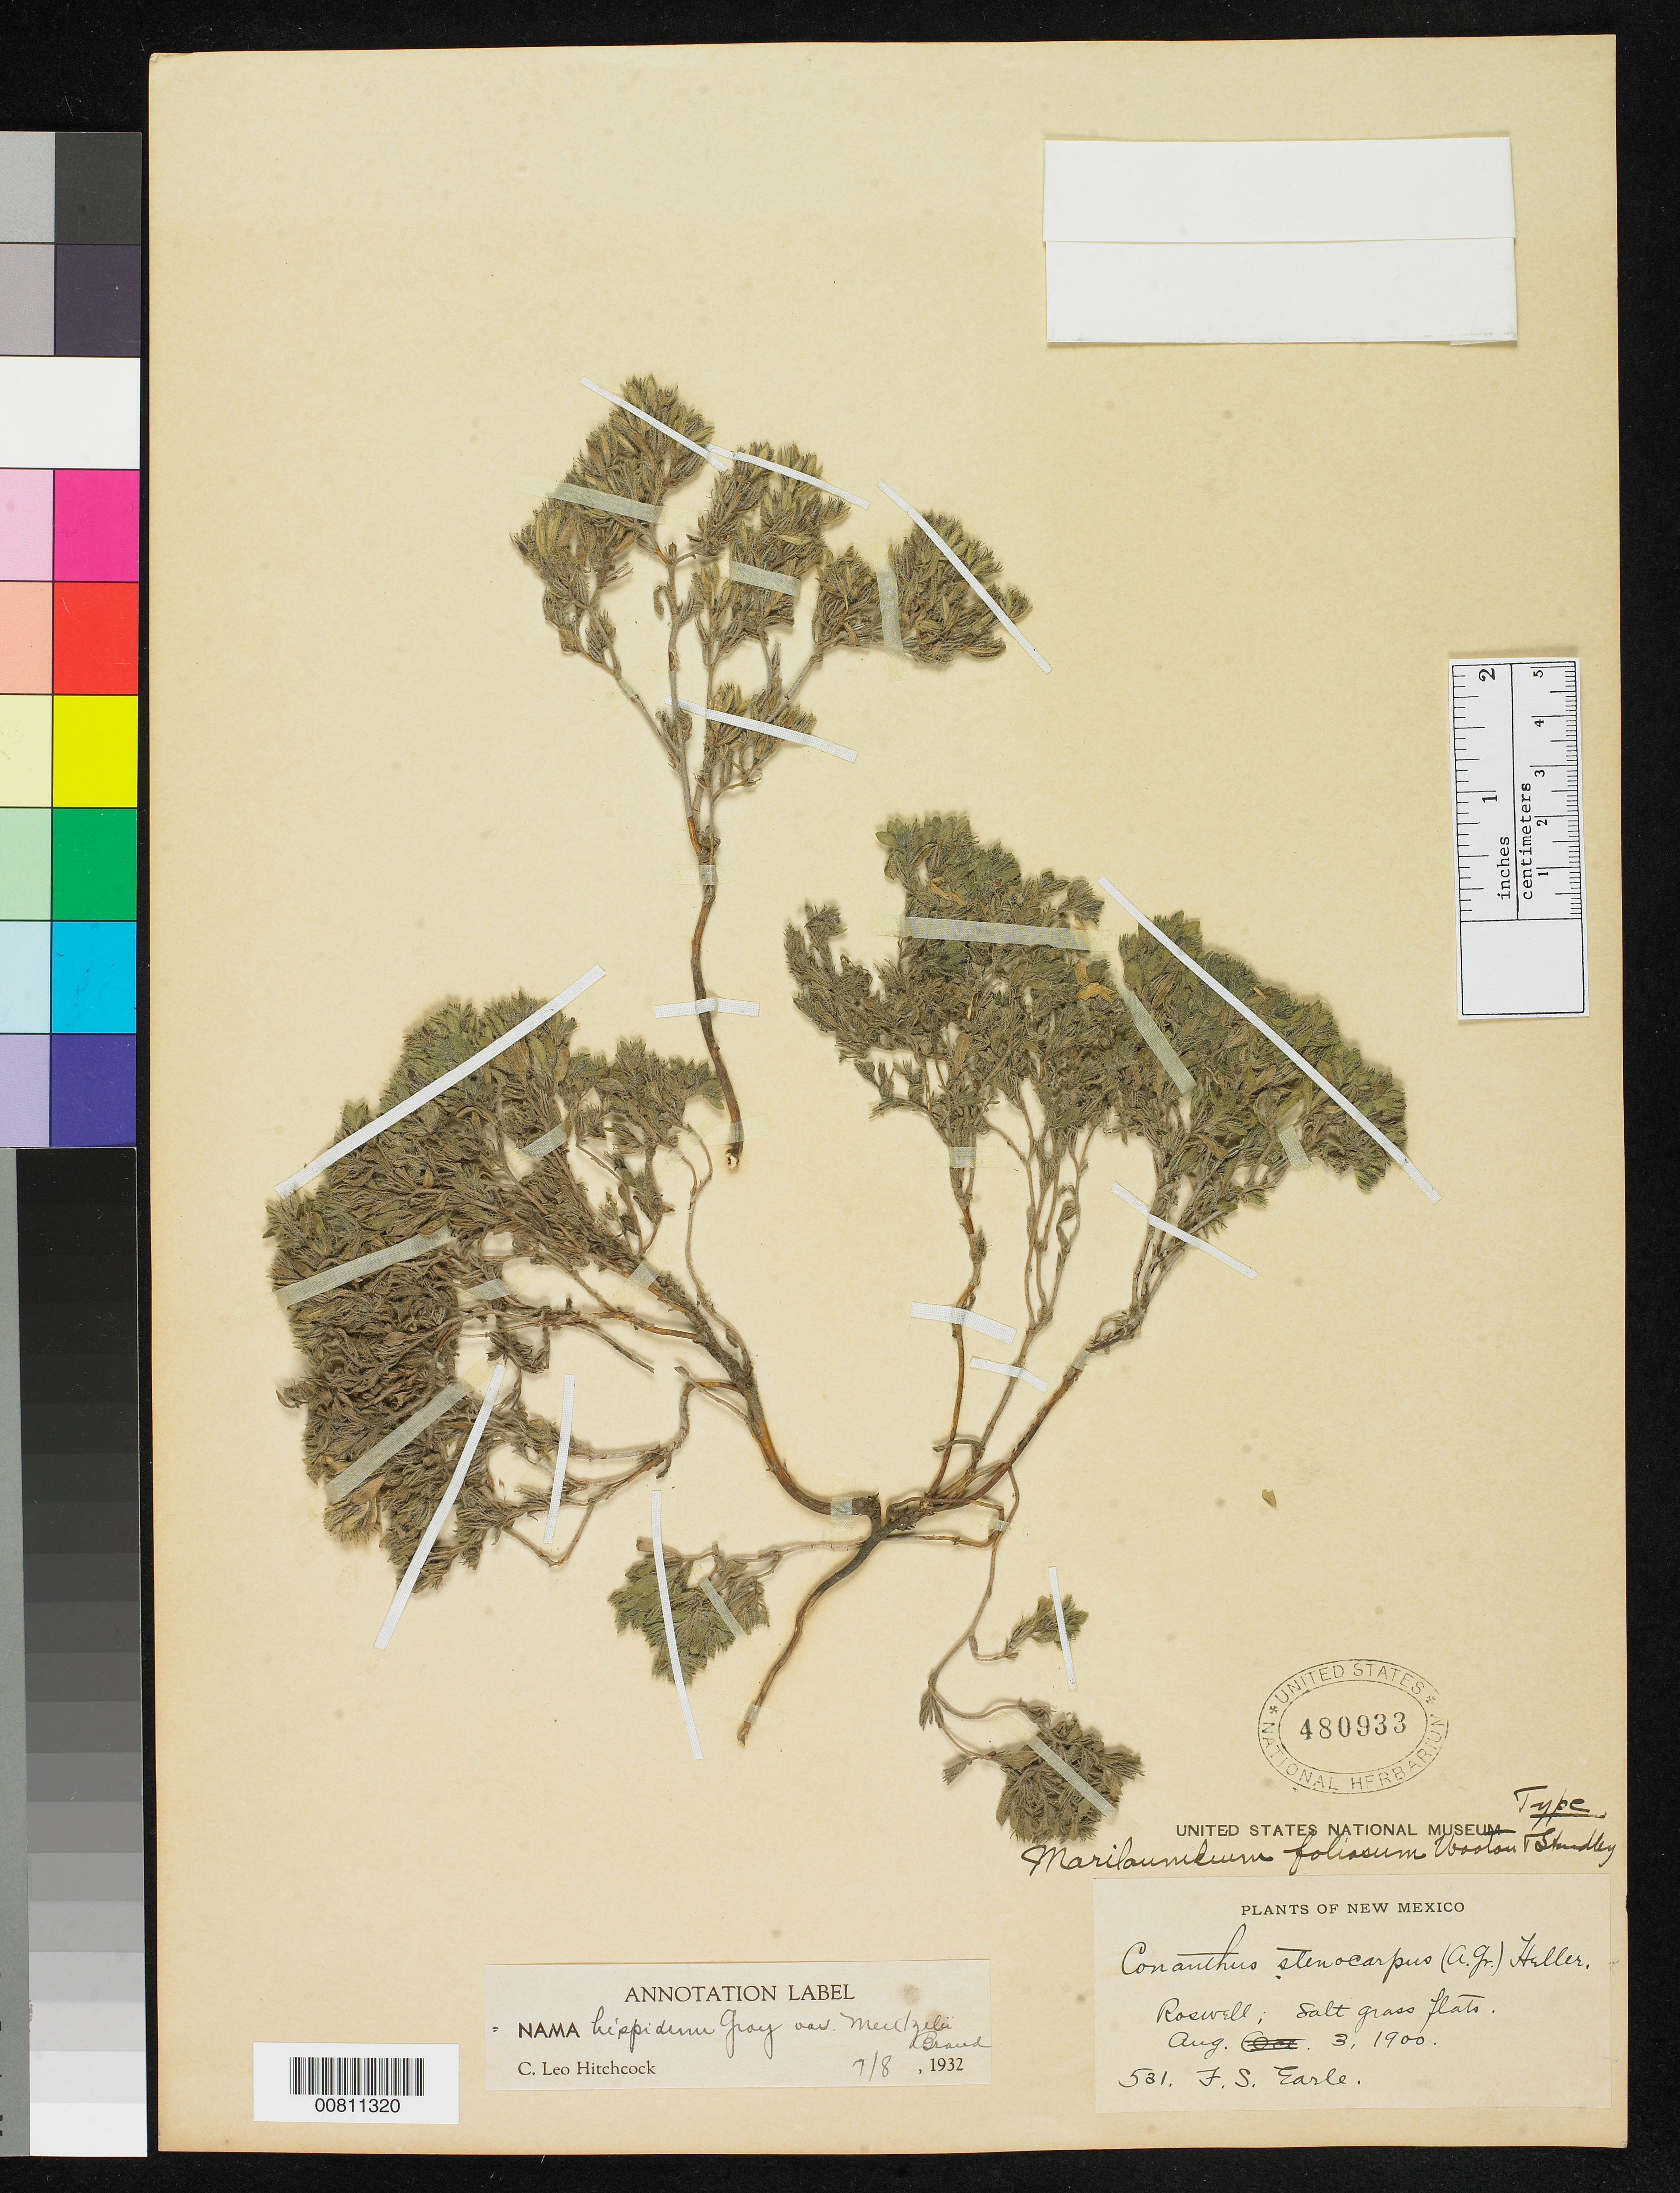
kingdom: Plantae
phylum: Tracheophyta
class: Magnoliopsida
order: Boraginales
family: Namaceae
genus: Marilaunidium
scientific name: Marilaunidium foliosum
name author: Wooton & Standl.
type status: Holotype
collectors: F. S. Earle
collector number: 531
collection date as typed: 03 Aug 1900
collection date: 1900-08-03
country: United States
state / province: New Mexico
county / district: Chaves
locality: Near Roswell.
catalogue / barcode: US 480933